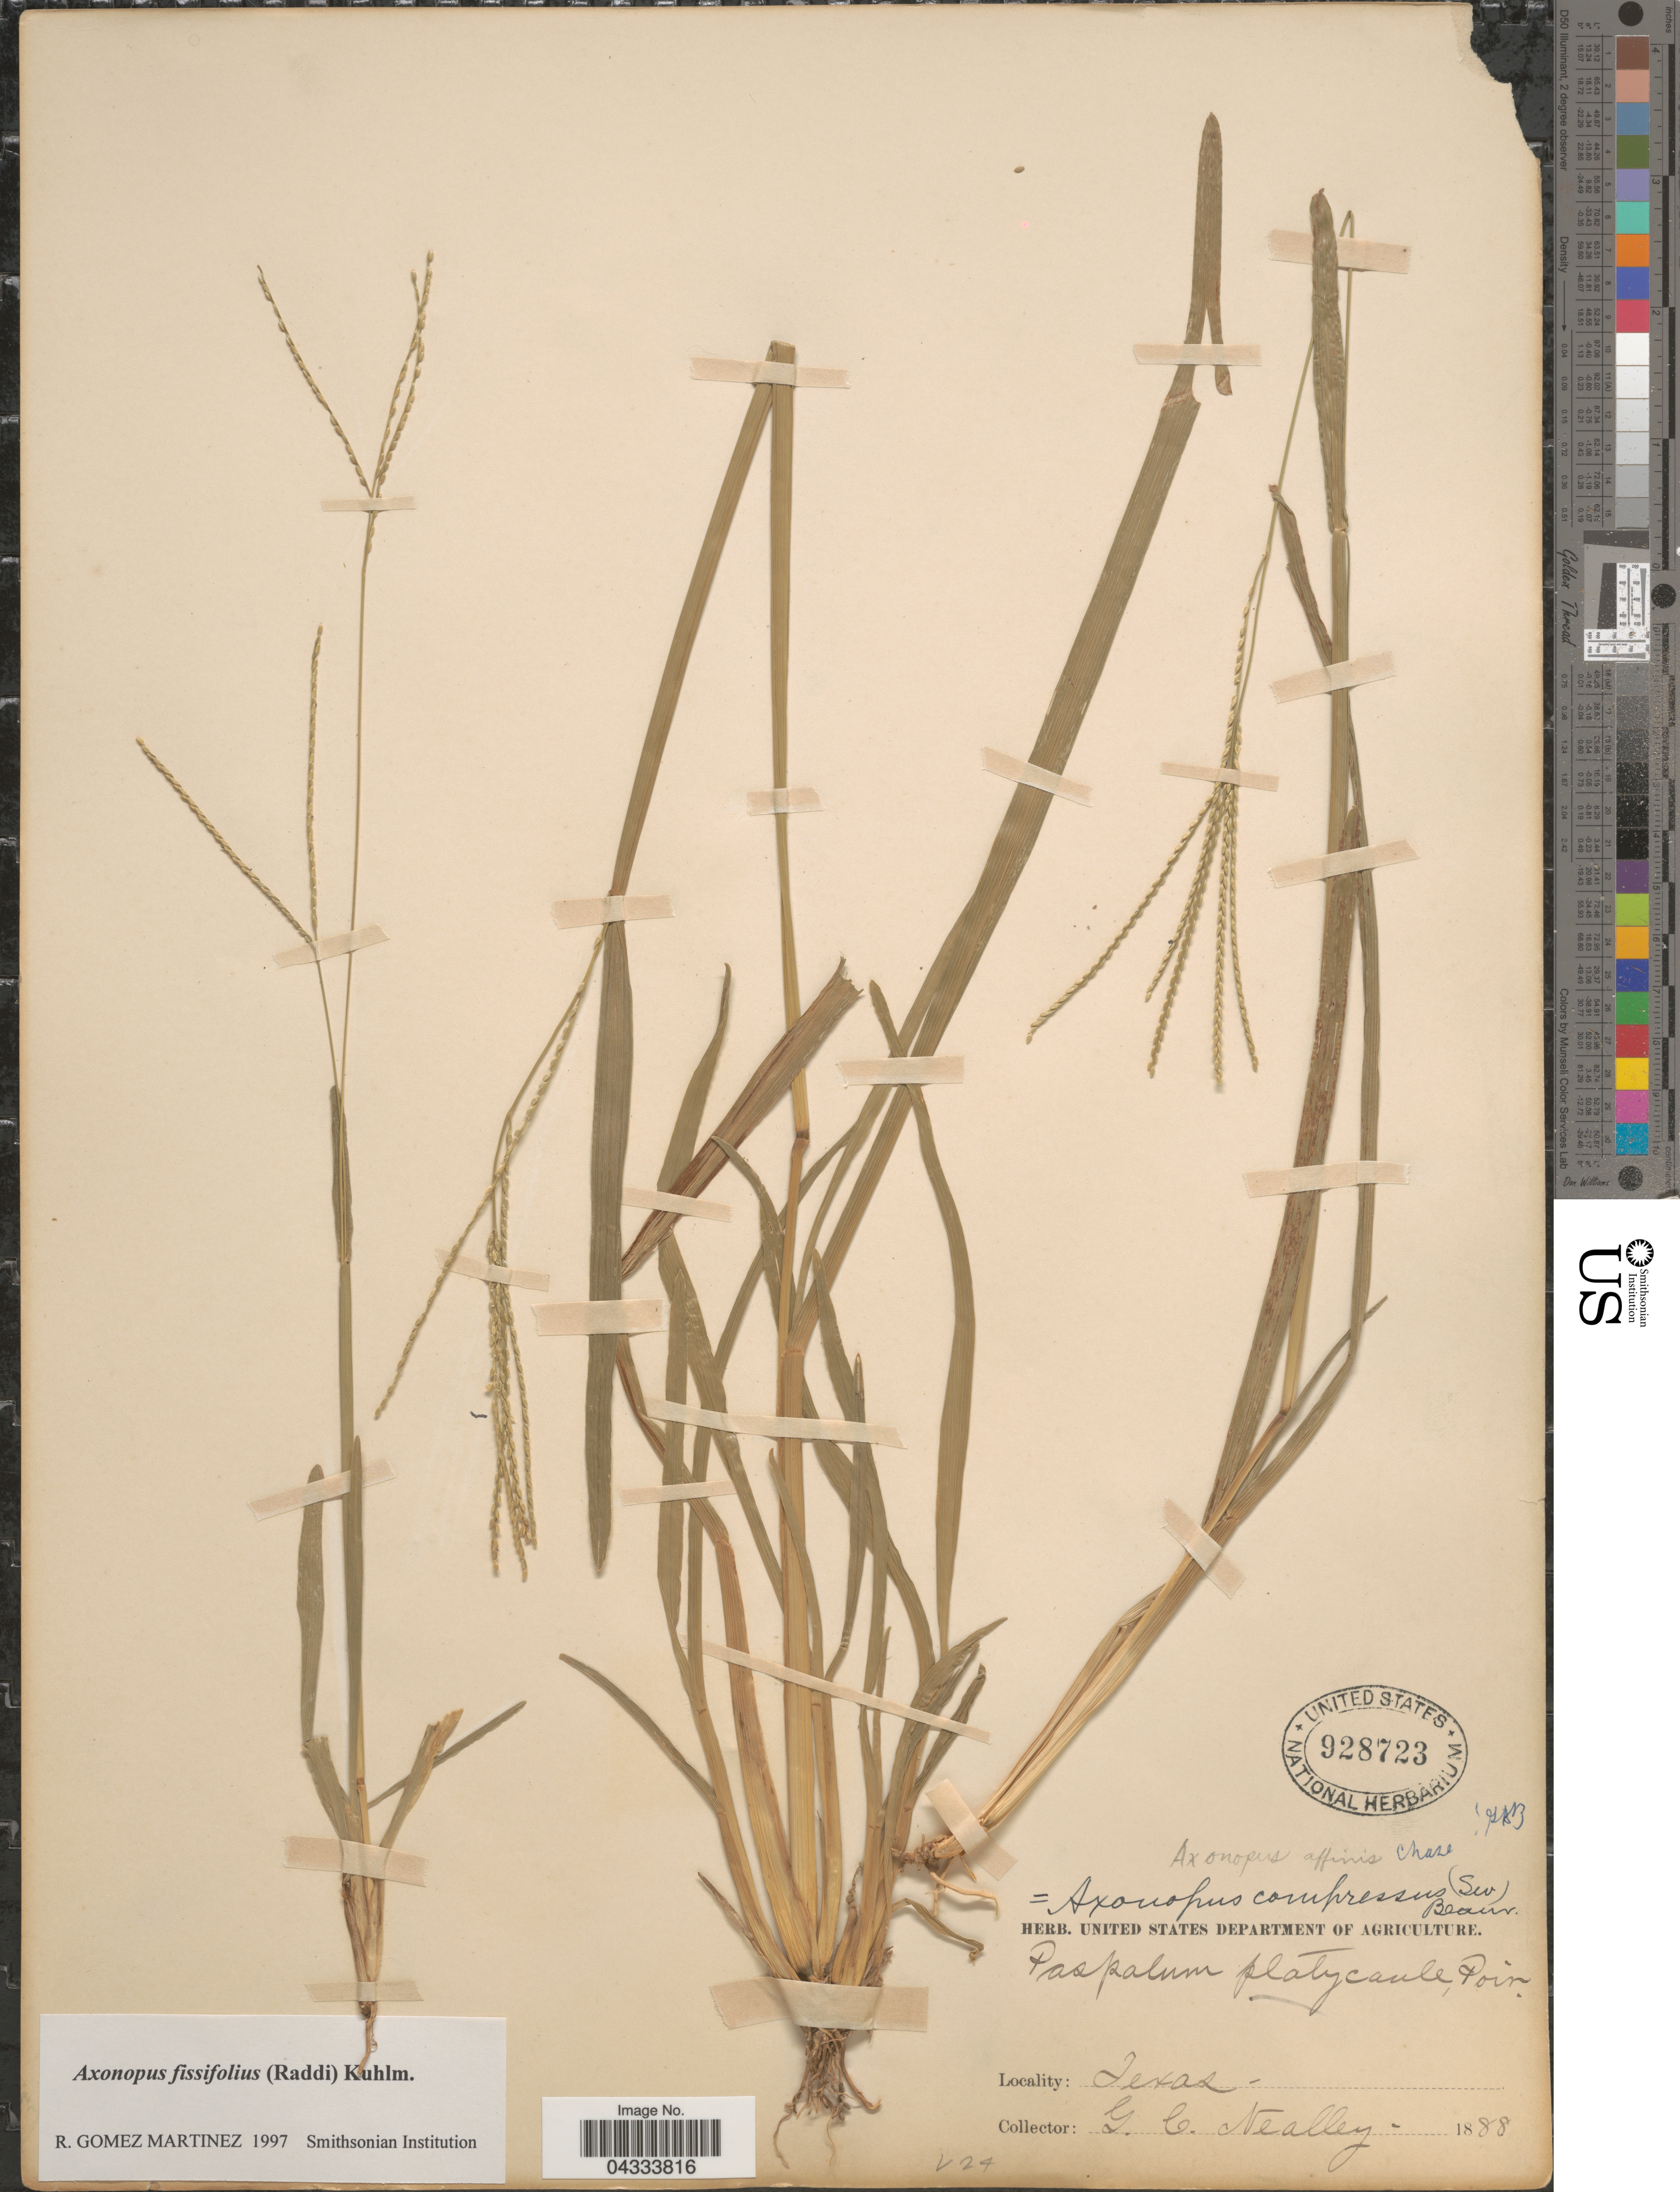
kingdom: Plantae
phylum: Tracheophyta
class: Liliopsida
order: Poales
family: Poaceae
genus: Axonopus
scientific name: Axonopus fissifolius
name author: (Raddi) Kuhlm.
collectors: G. C. Nealley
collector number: v24*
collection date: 1888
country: United States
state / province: Texas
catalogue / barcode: US 928723